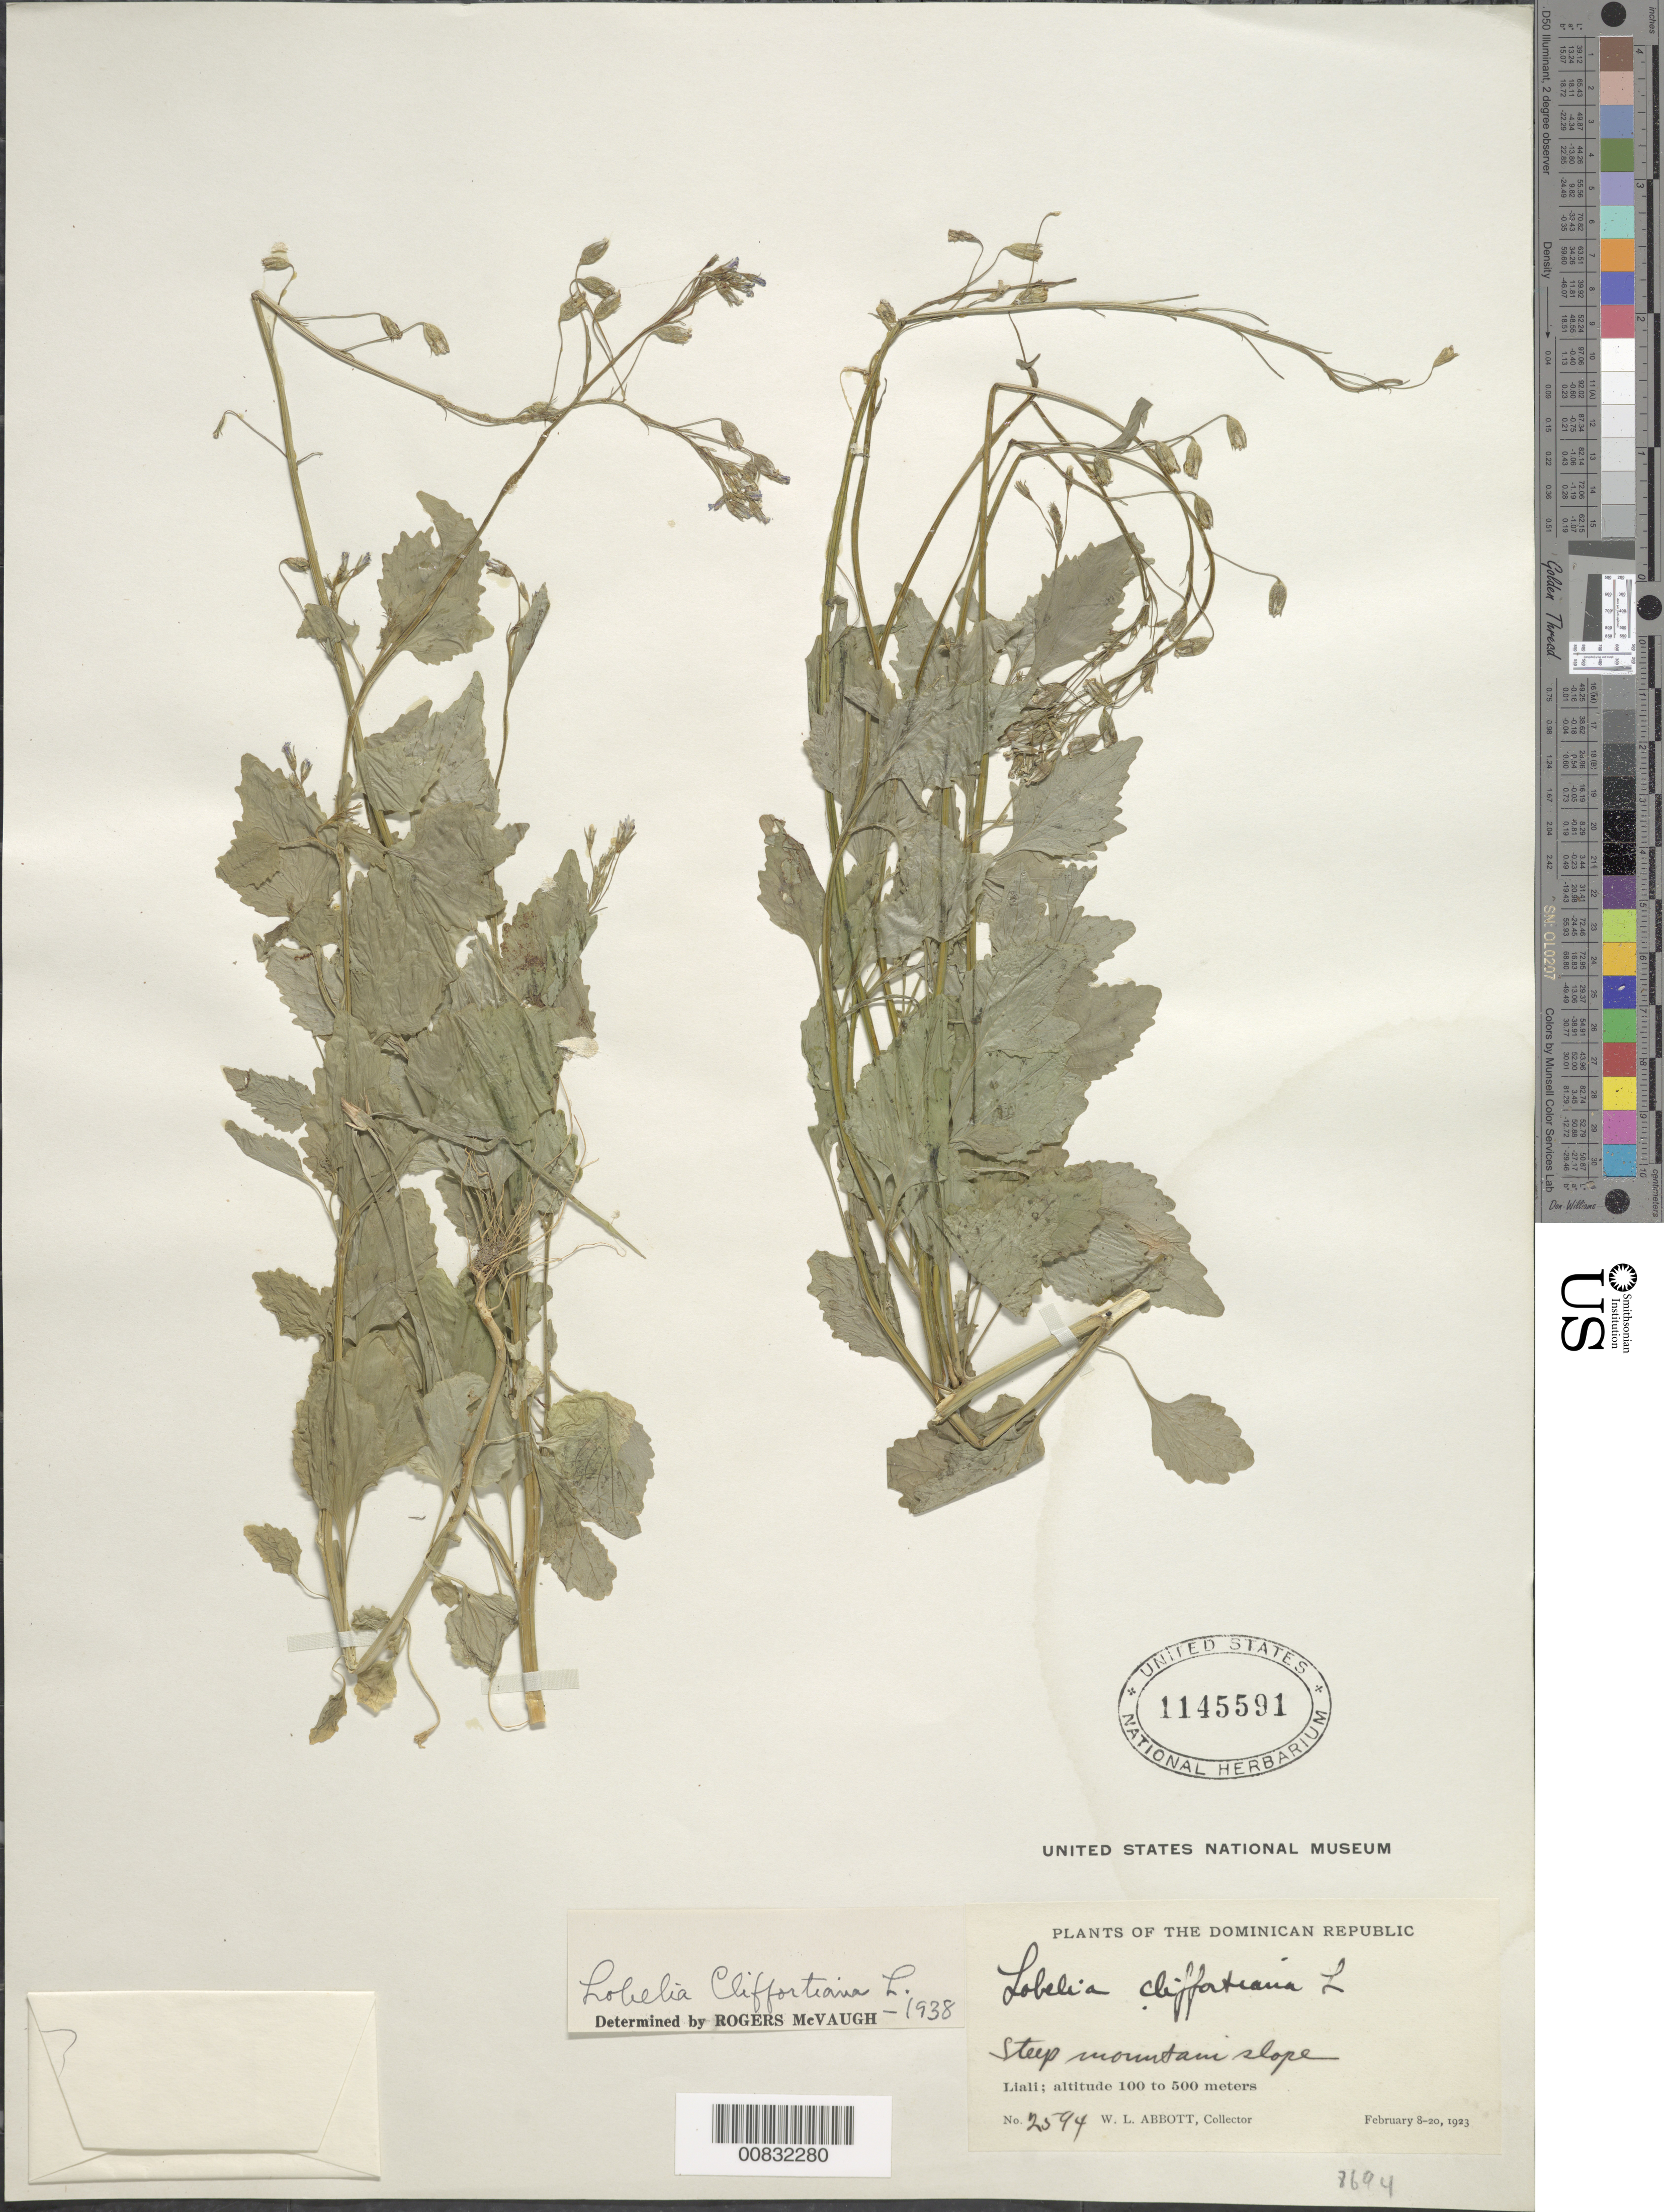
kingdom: Plantae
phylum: Tracheophyta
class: Magnoliopsida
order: Asterales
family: Campanulaceae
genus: Lobelia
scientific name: Lobelia cliffortiana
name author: L.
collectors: W. L. Abbott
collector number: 2594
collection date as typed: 08 Feb 1923 to 20 Feb 1923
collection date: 1923-02-08/1923-02-20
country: Dominican Republic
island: Hispaniola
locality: Liali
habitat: Steep mountain slope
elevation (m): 100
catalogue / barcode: US 1145591